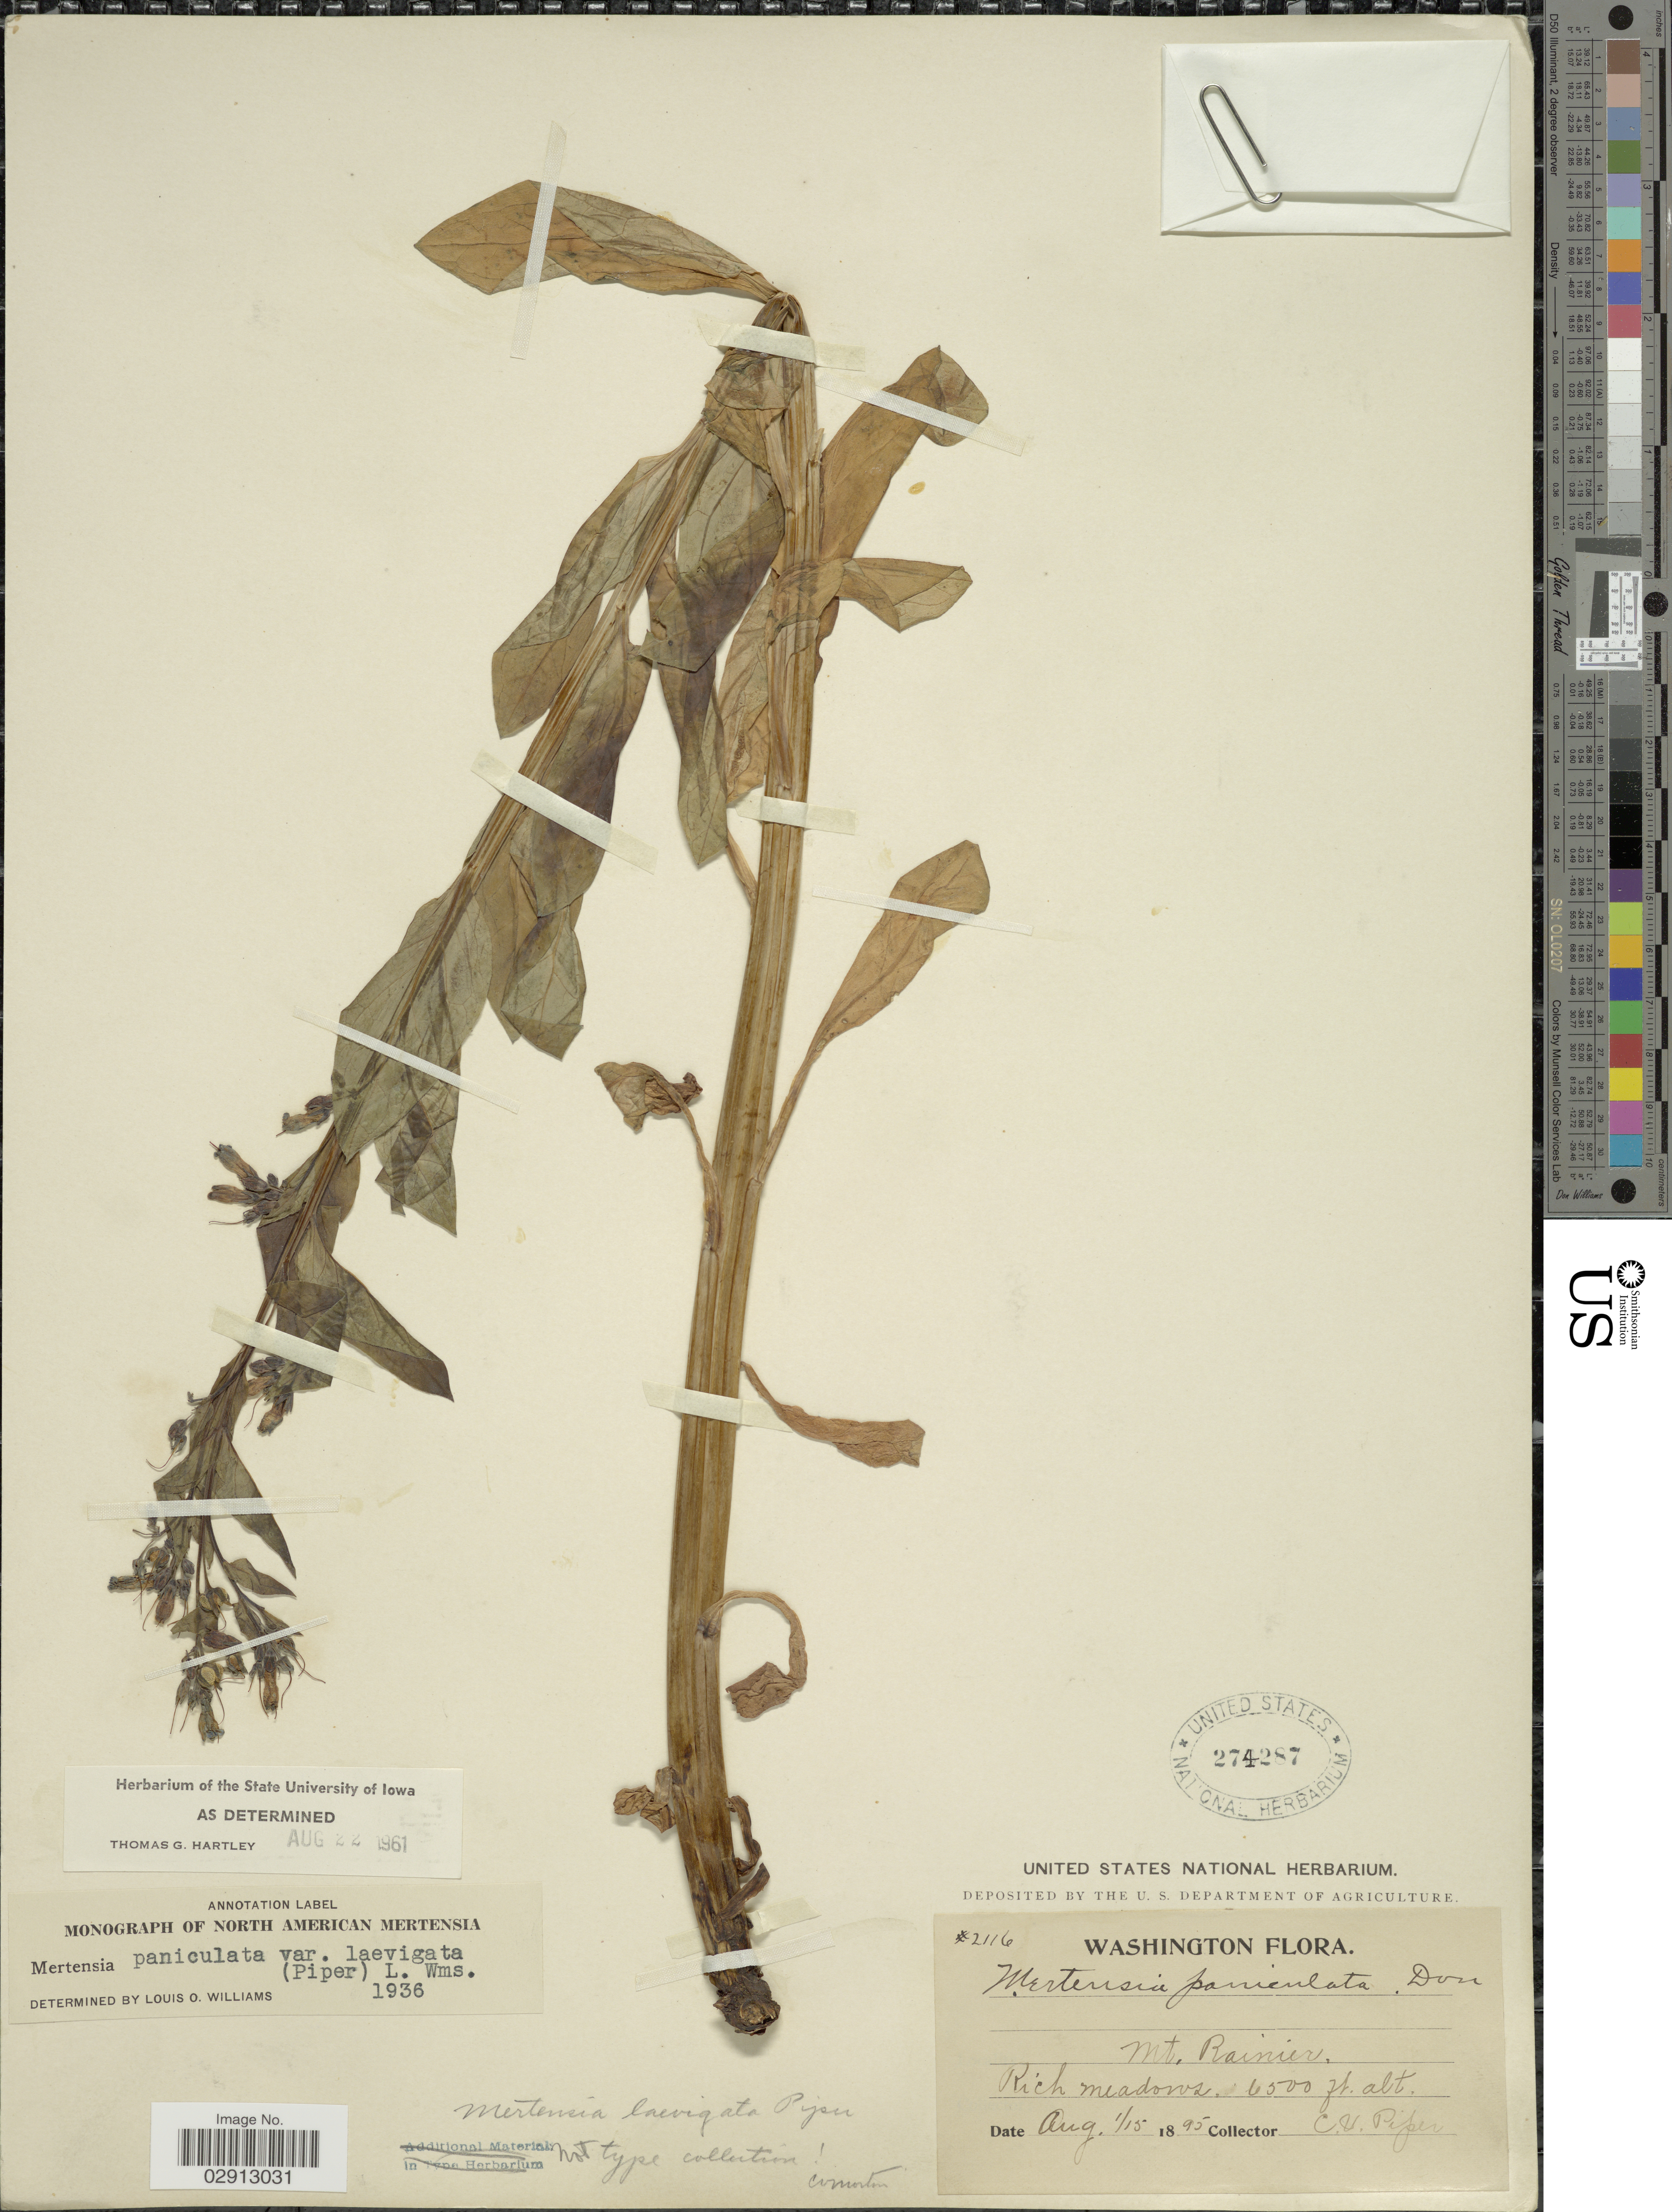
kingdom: Plantae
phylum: Tracheophyta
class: Magnoliopsida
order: Boraginales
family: Boraginaceae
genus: Mertensia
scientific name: Mertensia paniculata var. laevigata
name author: (Piper) L.O. Williams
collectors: C. V. Piper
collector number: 2116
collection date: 1895-08-01/1895-08-15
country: United States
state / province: Washington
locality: Mt. Rainier.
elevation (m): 1981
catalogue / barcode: US 274287